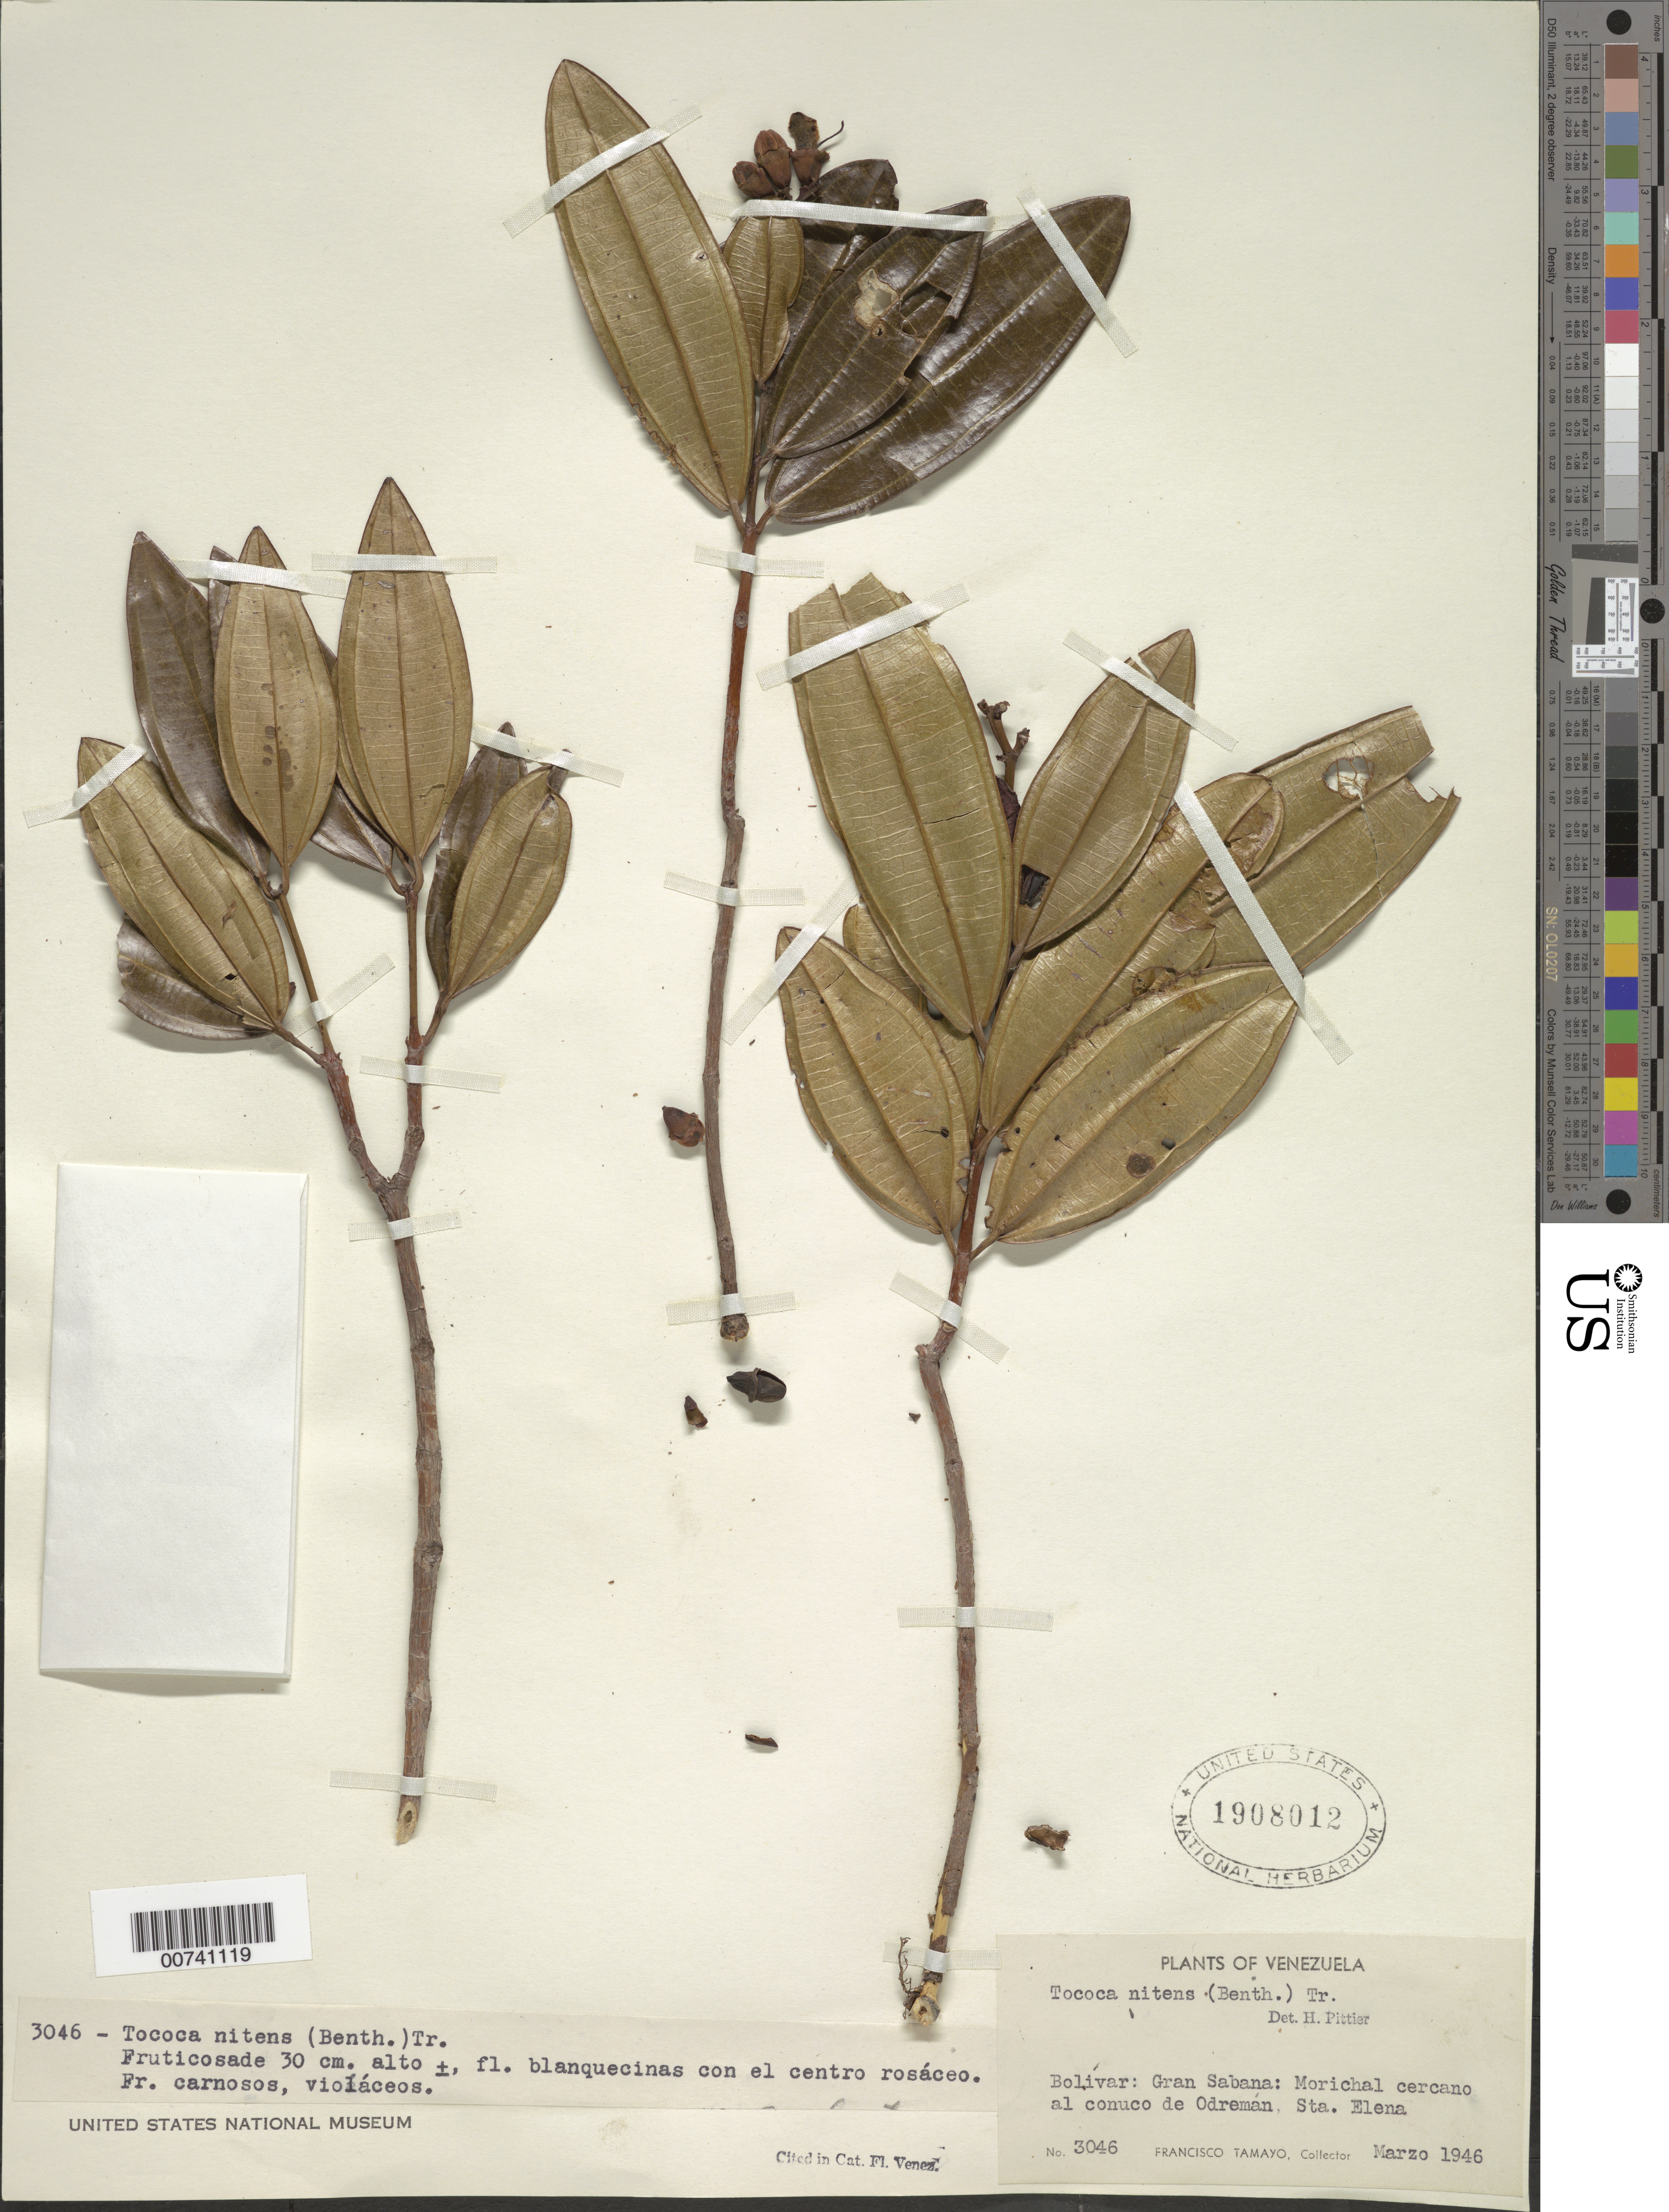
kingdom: Plantae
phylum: Tracheophyta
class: Magnoliopsida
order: Myrtales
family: Melastomataceae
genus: Tococa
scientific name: Tococa nitens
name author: (Benth.) Triana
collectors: F. Tamayo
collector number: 3046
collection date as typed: Mar-46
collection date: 1946-03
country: Venezuela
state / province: Bolívar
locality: Gran Sabana, Sta. Elena, Conuco de Odremán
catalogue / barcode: US 1908012